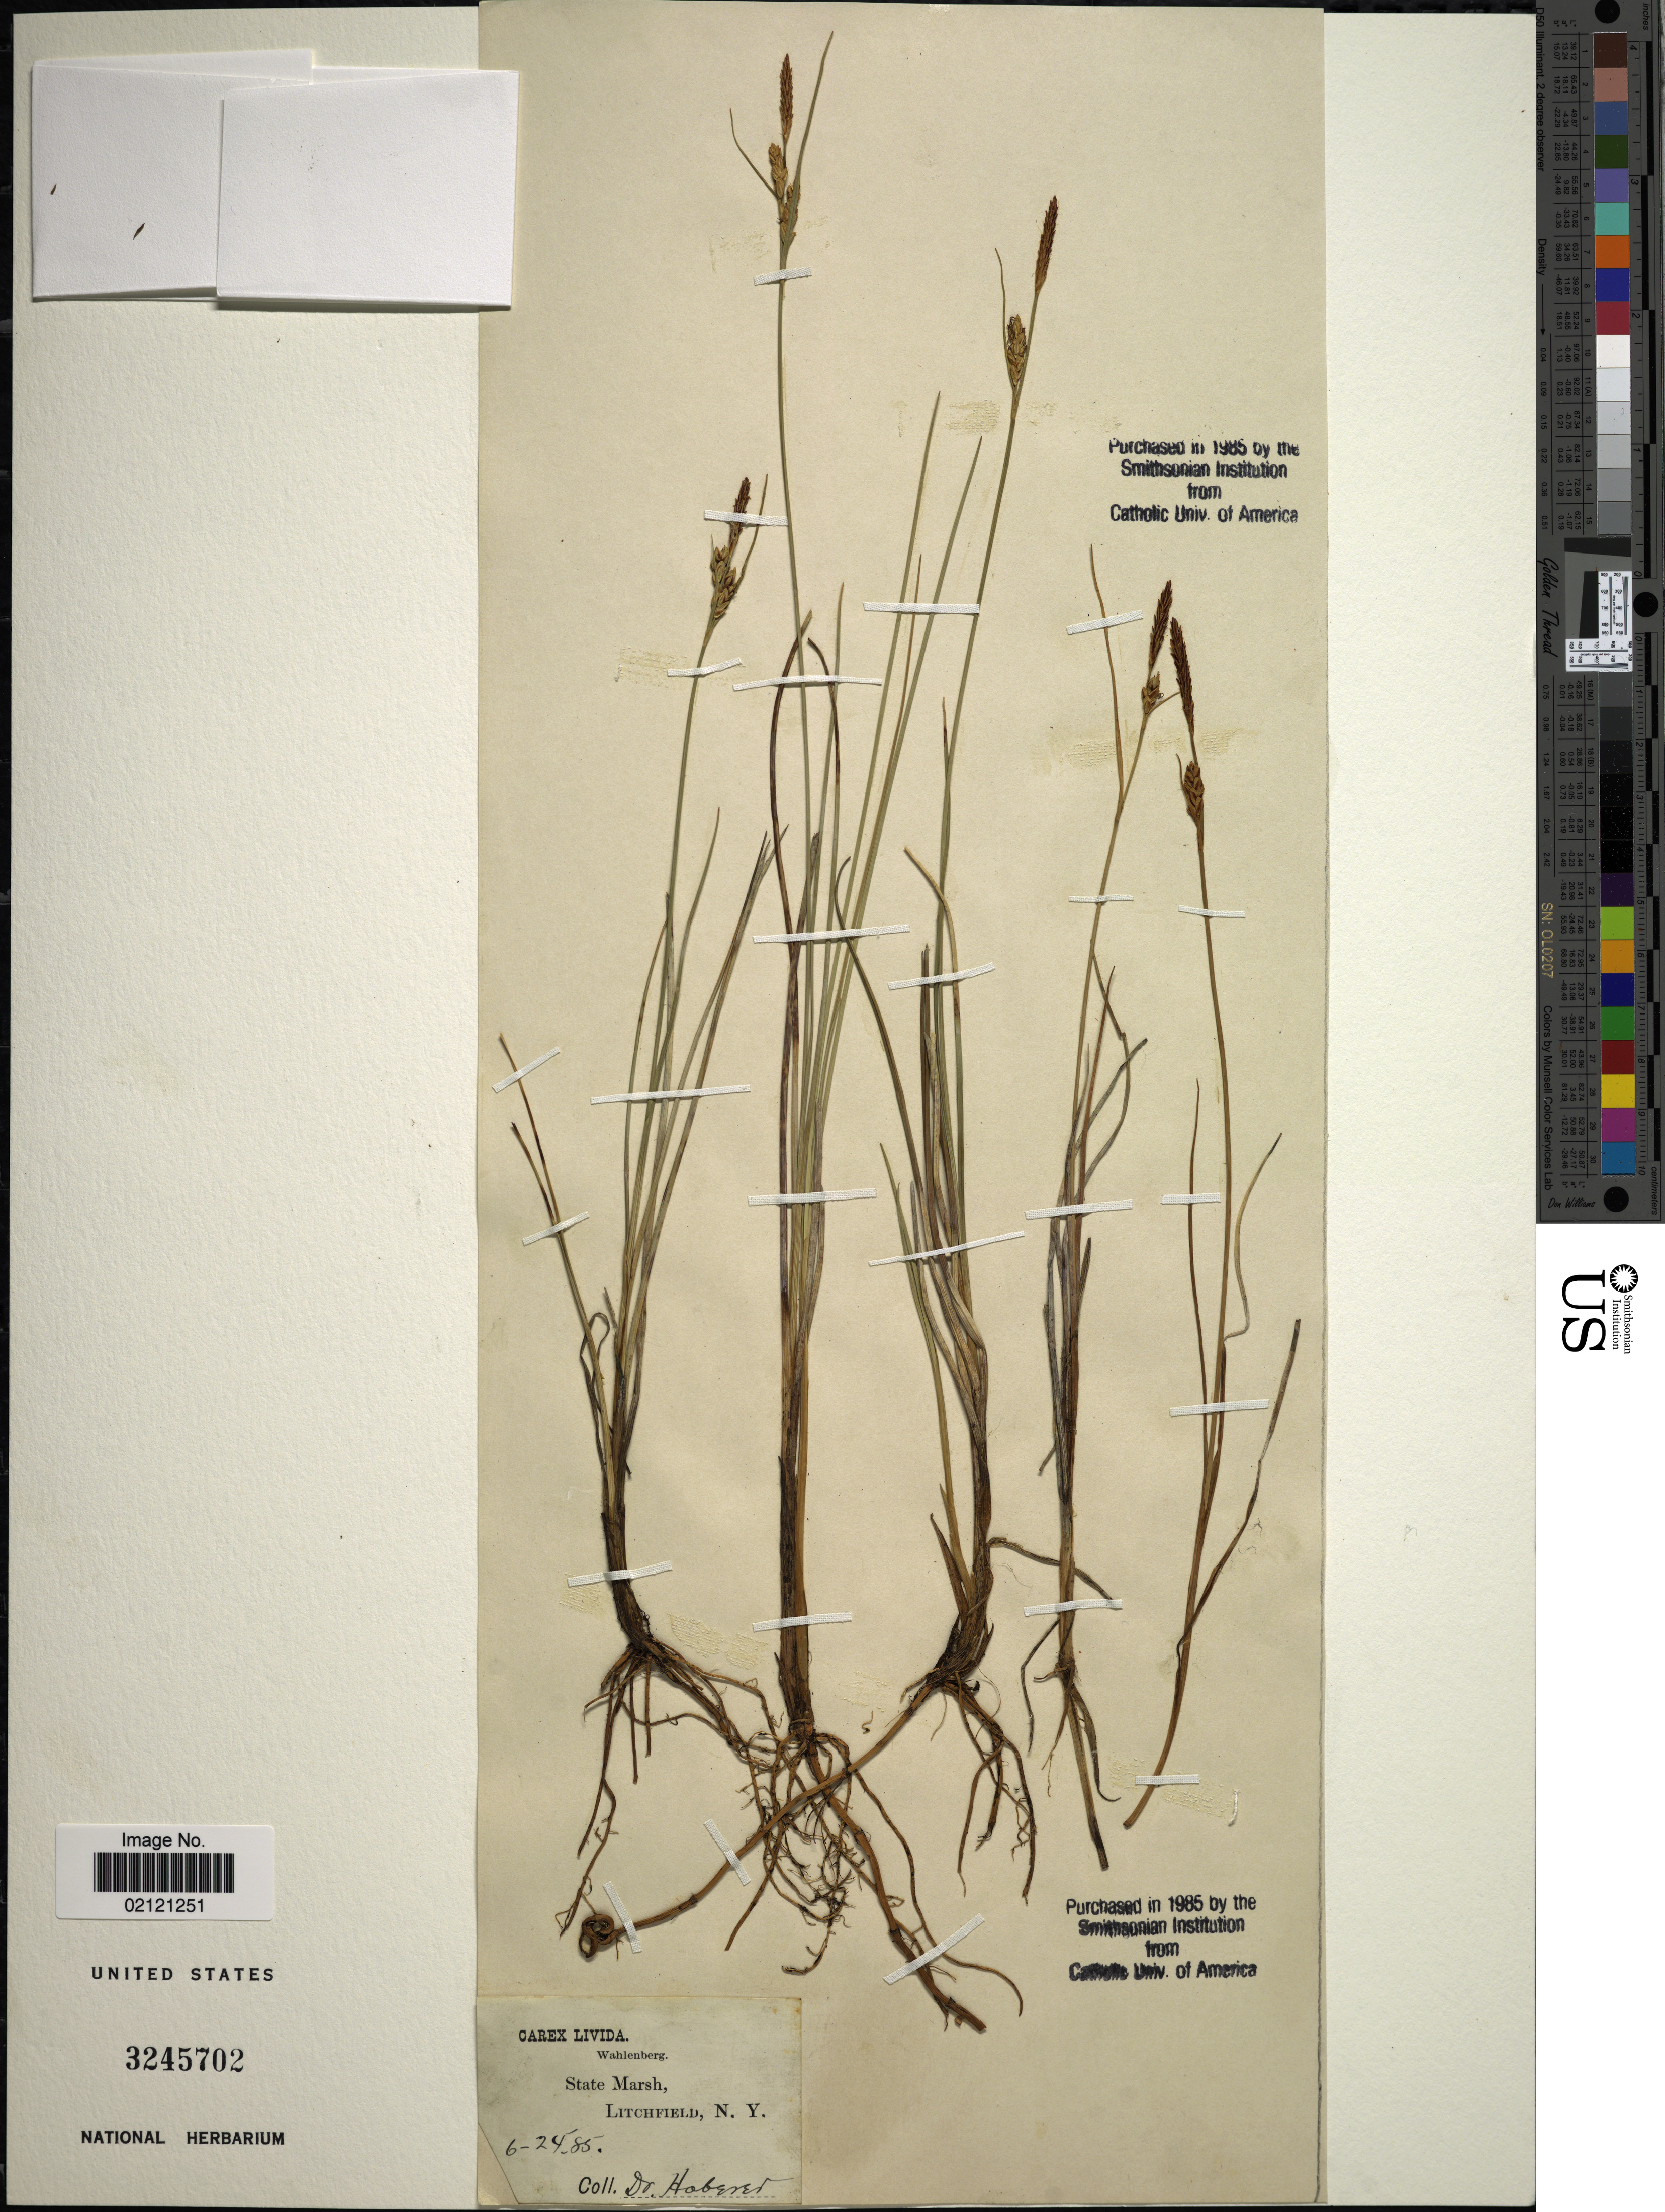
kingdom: Plantae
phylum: Tracheophyta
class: Liliopsida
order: Poales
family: Cyperaceae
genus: Carex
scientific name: Carex livida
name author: (Wahlenb.) Willd.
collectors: J. V. Haberer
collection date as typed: Transcribed d/m/y: 24/6/85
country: United States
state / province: New York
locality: State Marsh, Litchfield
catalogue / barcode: US 3245702